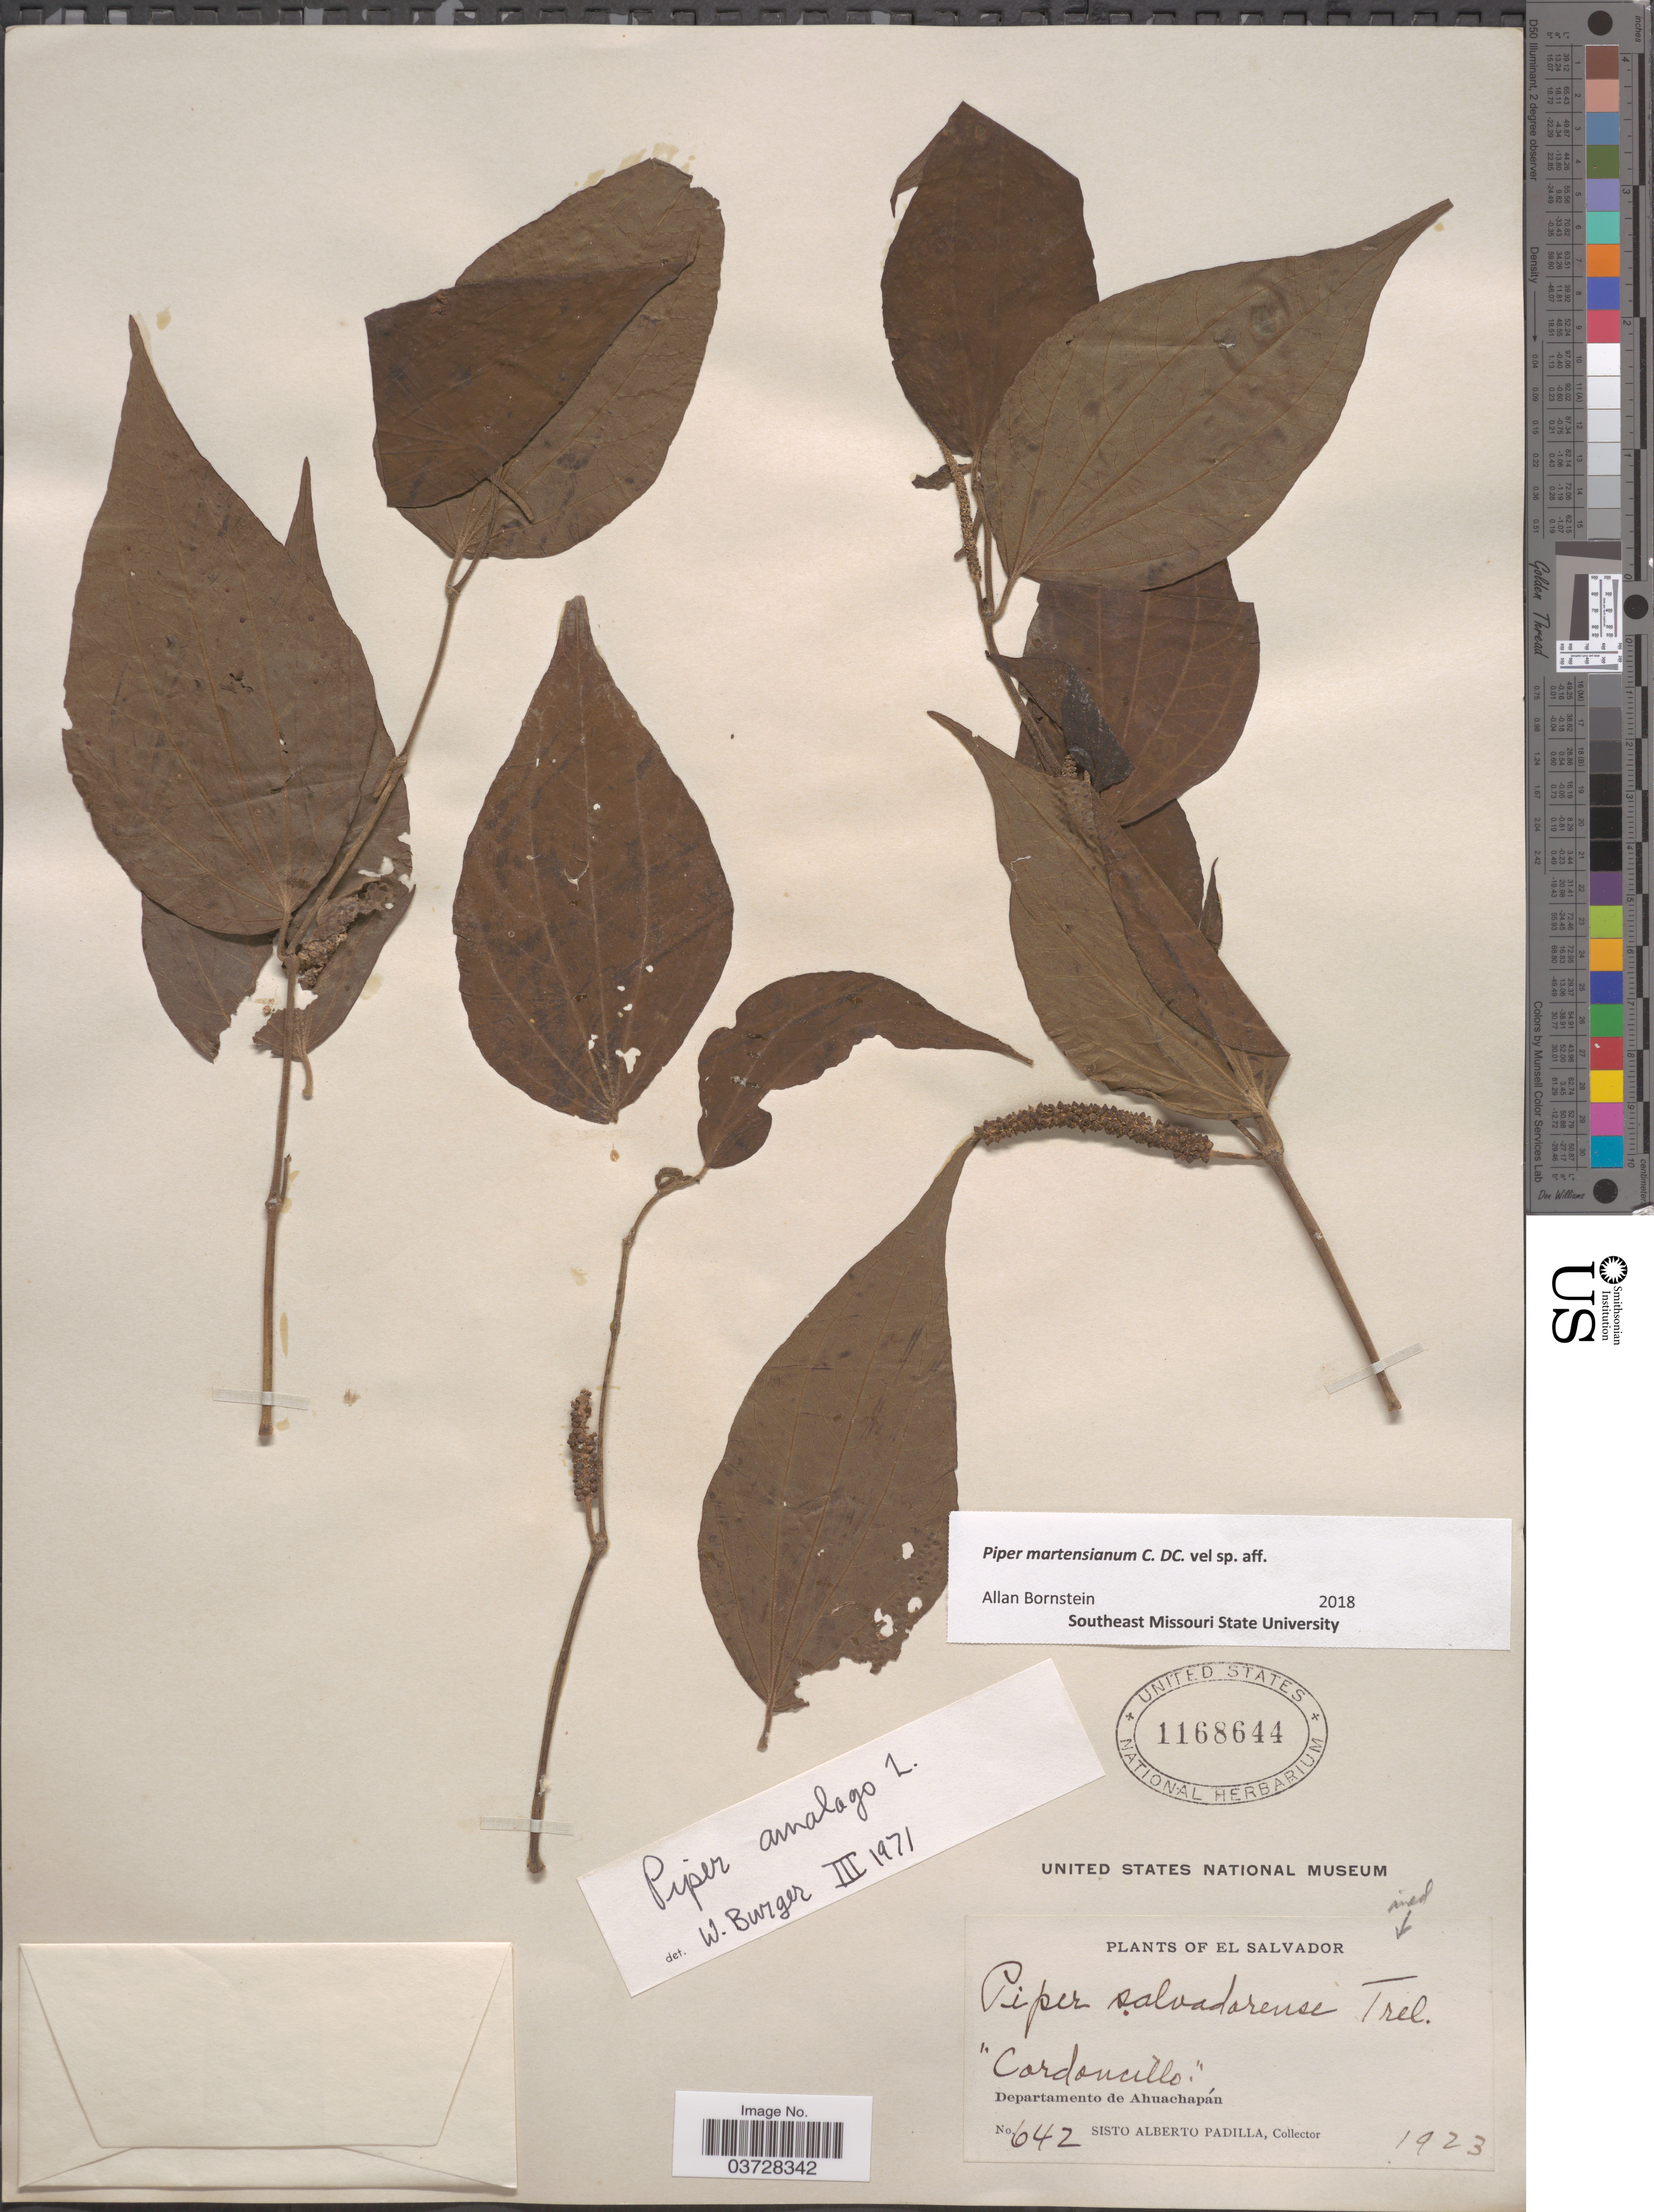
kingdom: Plantae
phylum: Tracheophyta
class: Magnoliopsida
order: Piperales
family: Piperaceae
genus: Piper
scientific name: Piper martensianum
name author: C. DC.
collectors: S. A. Padilla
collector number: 642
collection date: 1923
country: El Salvador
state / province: Ahuachapan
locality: Departamento de Ahuachapán.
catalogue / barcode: US 1168644